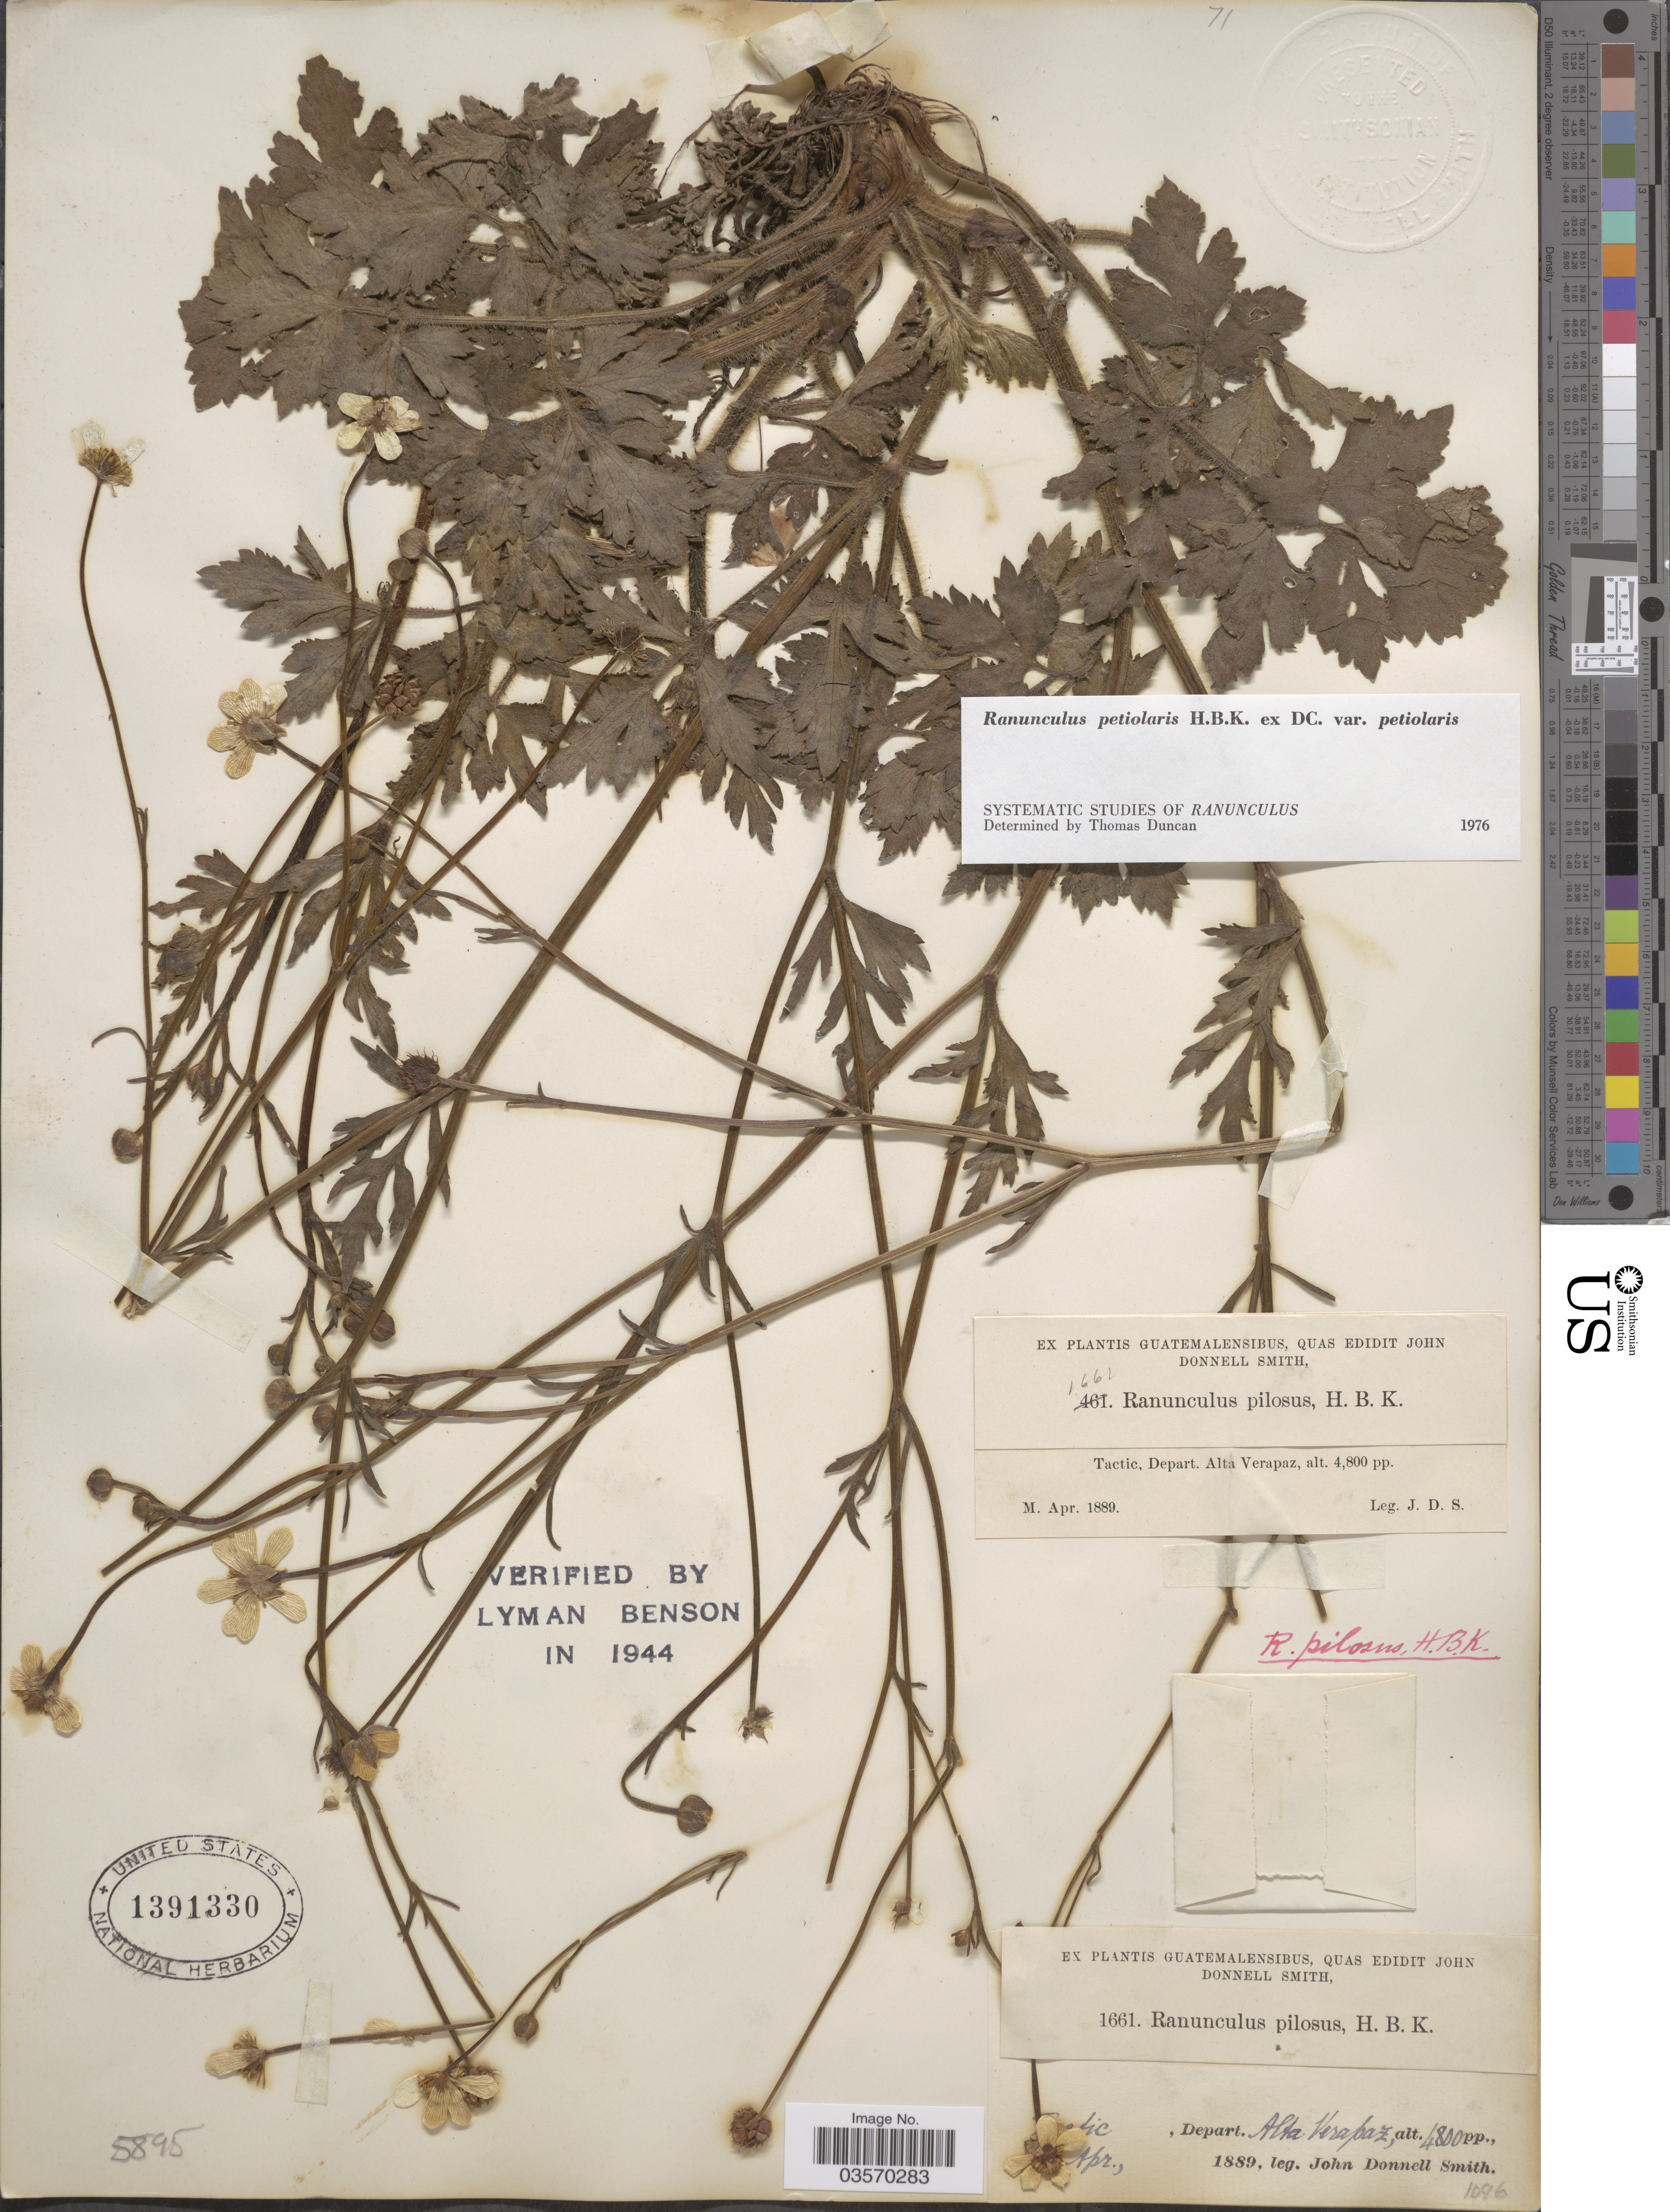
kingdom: Plantae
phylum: Tracheophyta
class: Magnoliopsida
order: Ranunculales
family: Ranunculaceae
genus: Ranunculus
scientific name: Ranunculus petiolaris var. petiolaris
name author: Kunth ex DC.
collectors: J. Donnell Smith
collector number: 1662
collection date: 1889-04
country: Guatemala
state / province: Alta Verapaz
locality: Tactic, Depart. Alta Verapaz.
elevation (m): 1463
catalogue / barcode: US 1391330